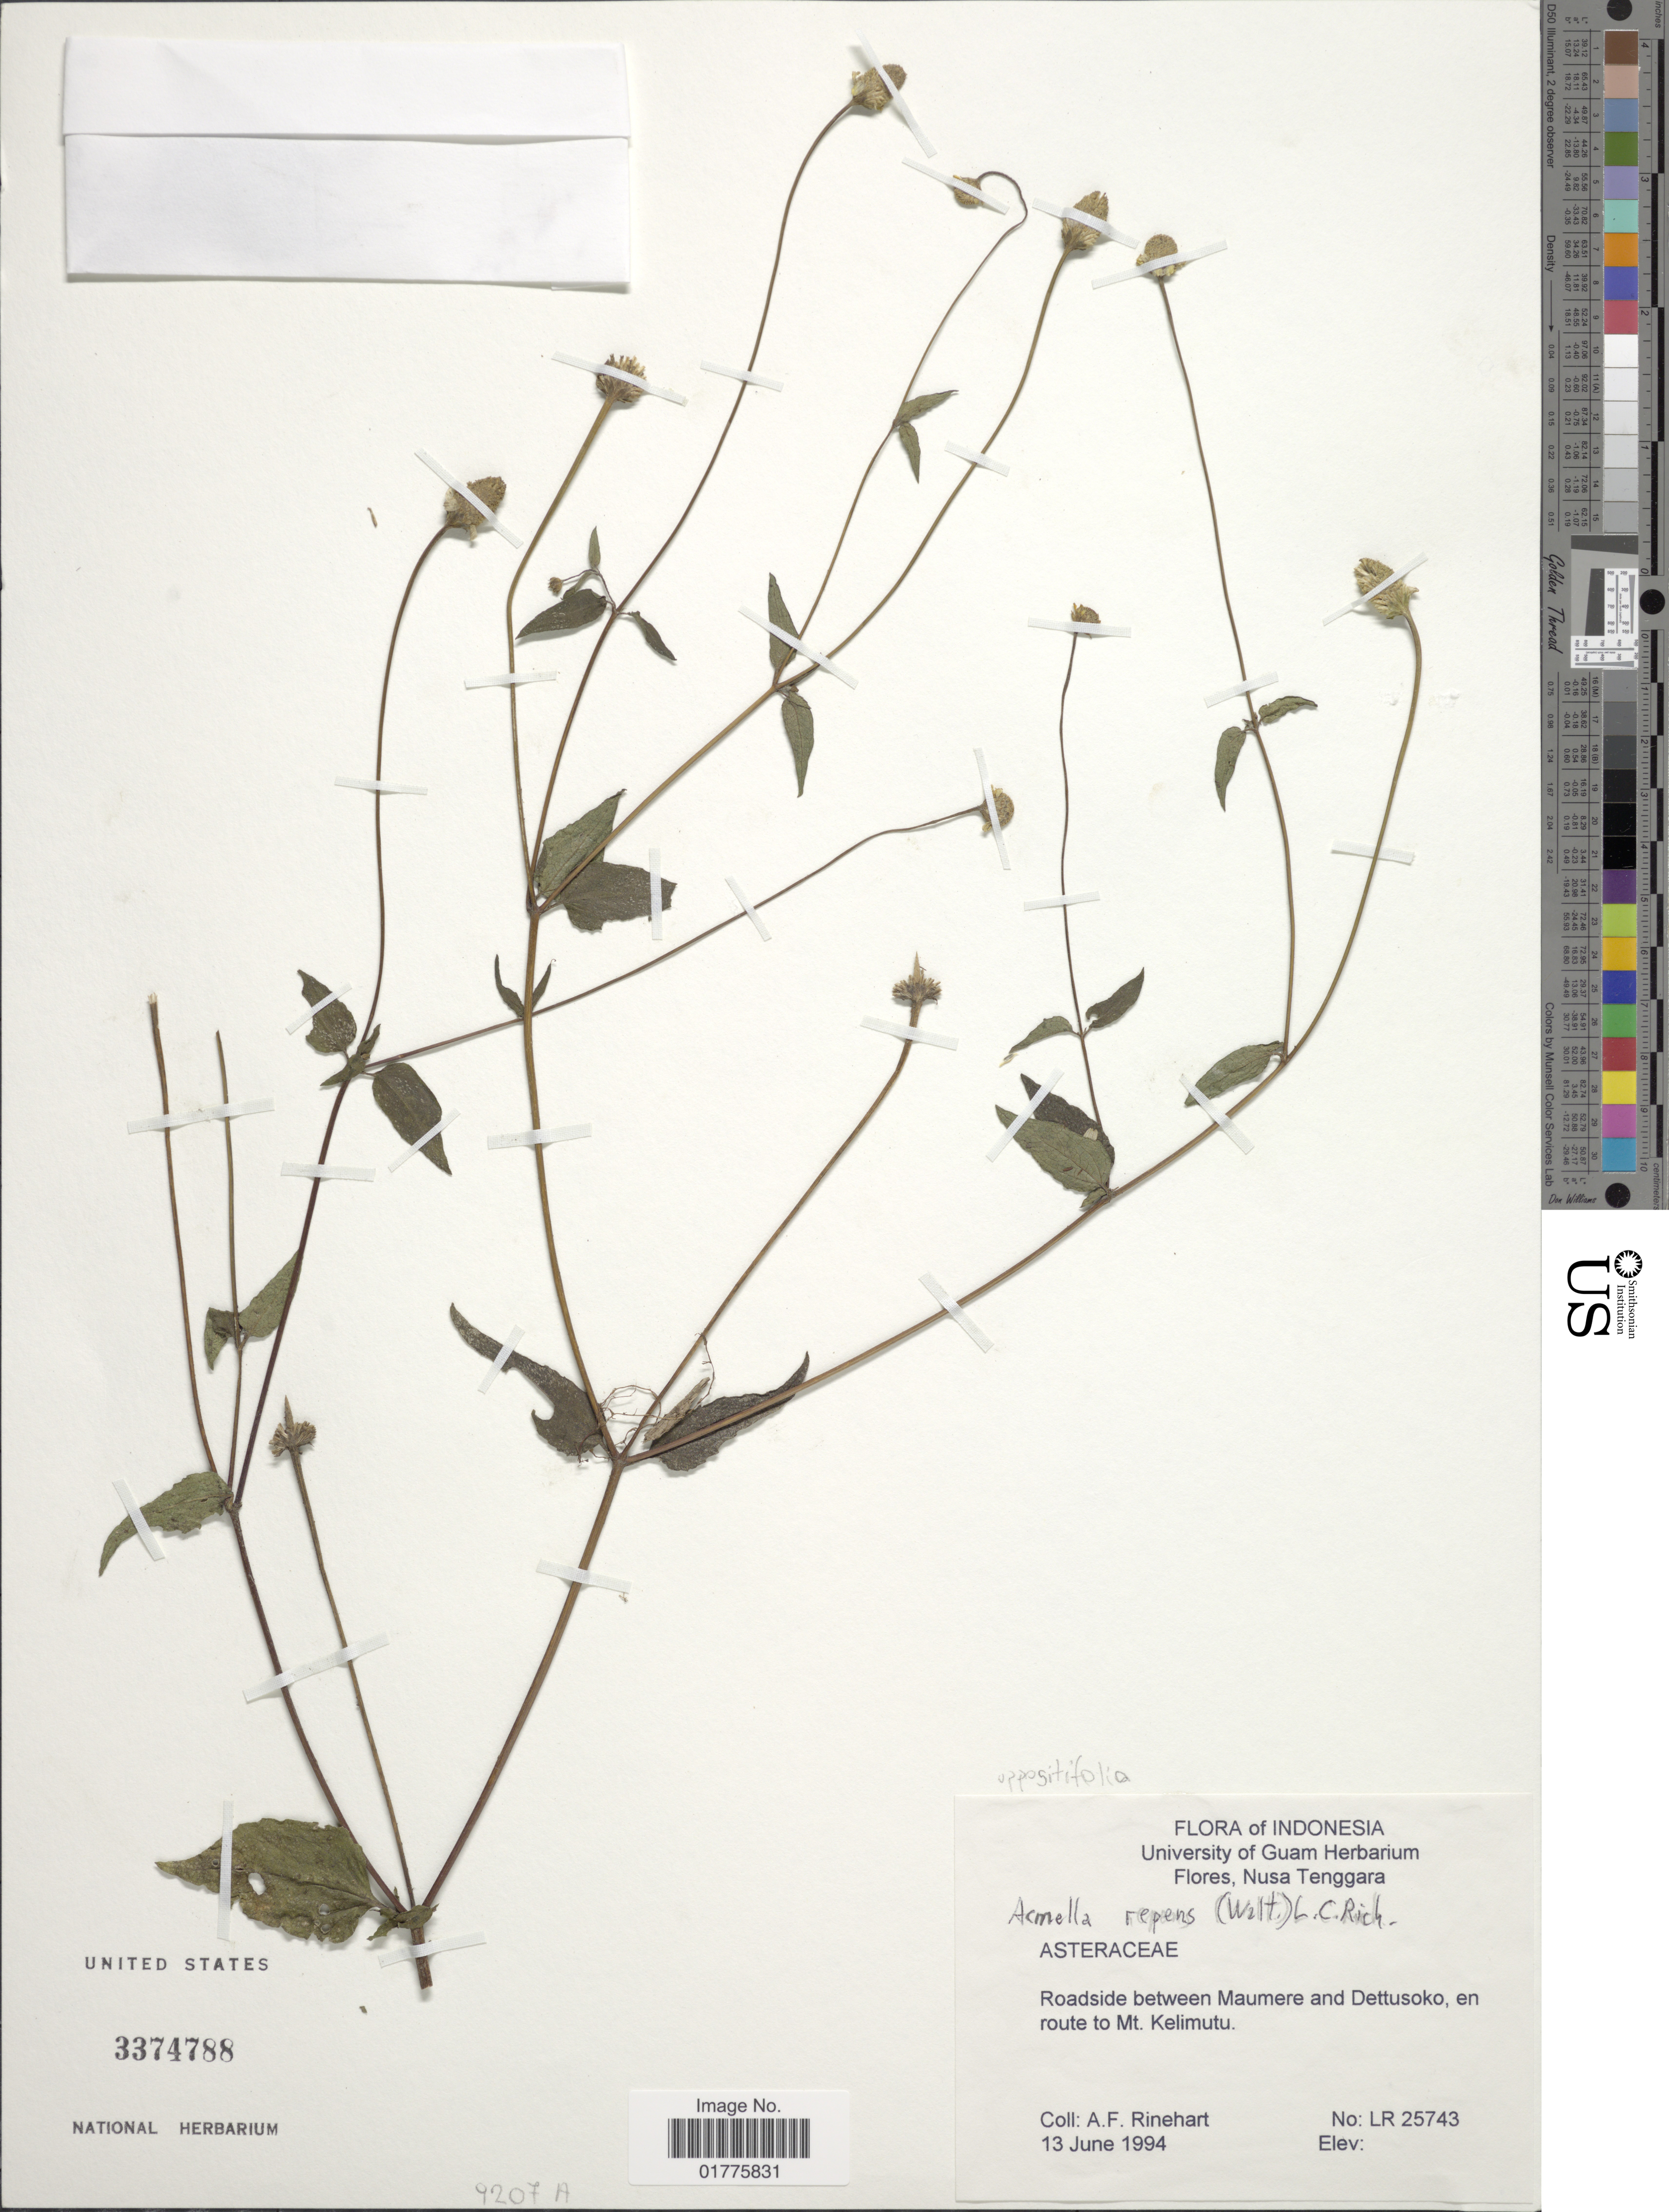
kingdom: Plantae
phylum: Tracheophyta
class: Magnoliopsida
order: Asterales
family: Asteraceae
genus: Acmella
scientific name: Acmella oppositifolia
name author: (Lam.) R.K. Jansen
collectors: A. Rinehart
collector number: LR25743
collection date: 1994-06-13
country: Indonesia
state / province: Nusa Tenggara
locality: Roaside between Maumere and Dettusoko, en route to Mt. Kelimutu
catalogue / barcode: US 3374788